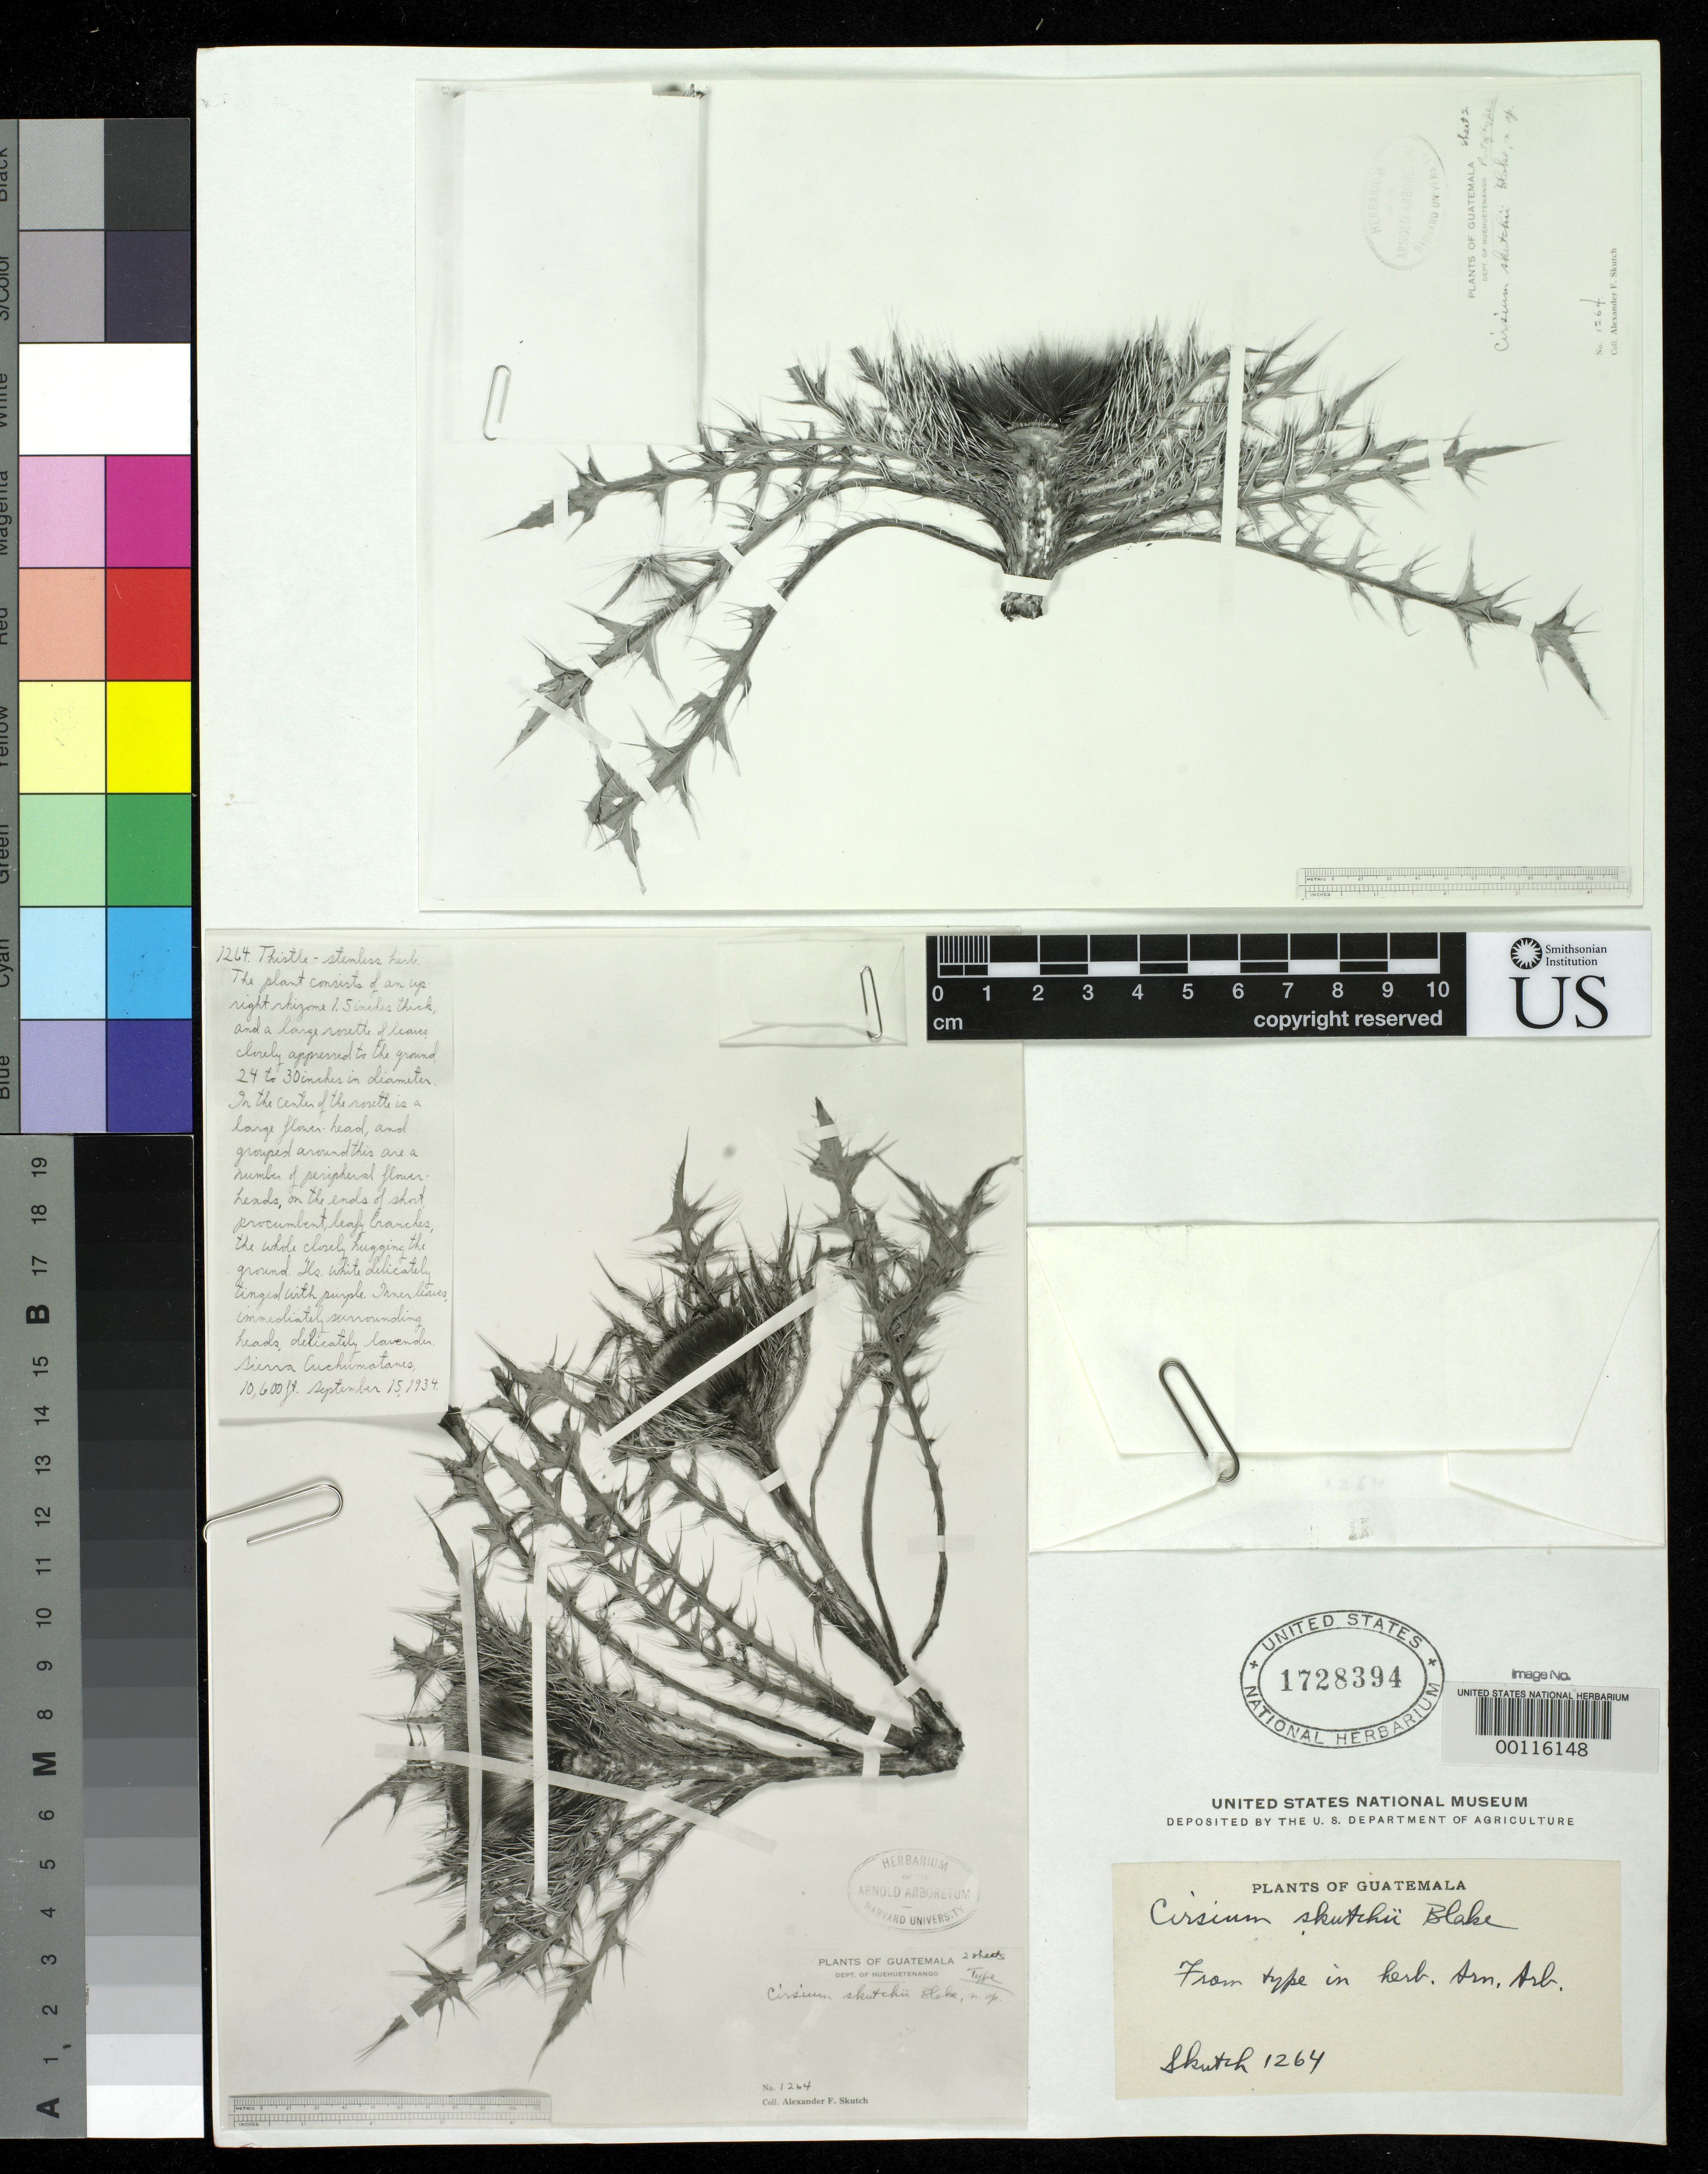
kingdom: Plantae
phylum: Tracheophyta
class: Magnoliopsida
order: Asterales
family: Asteraceae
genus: Cirsium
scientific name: Cirsium skutchii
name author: S.F. Blake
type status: Isotype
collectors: A. F. Skutch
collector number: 1264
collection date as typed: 15 Sep 1934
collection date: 1934-09-15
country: Guatemala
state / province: Huehuetenango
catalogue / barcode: US 1728394